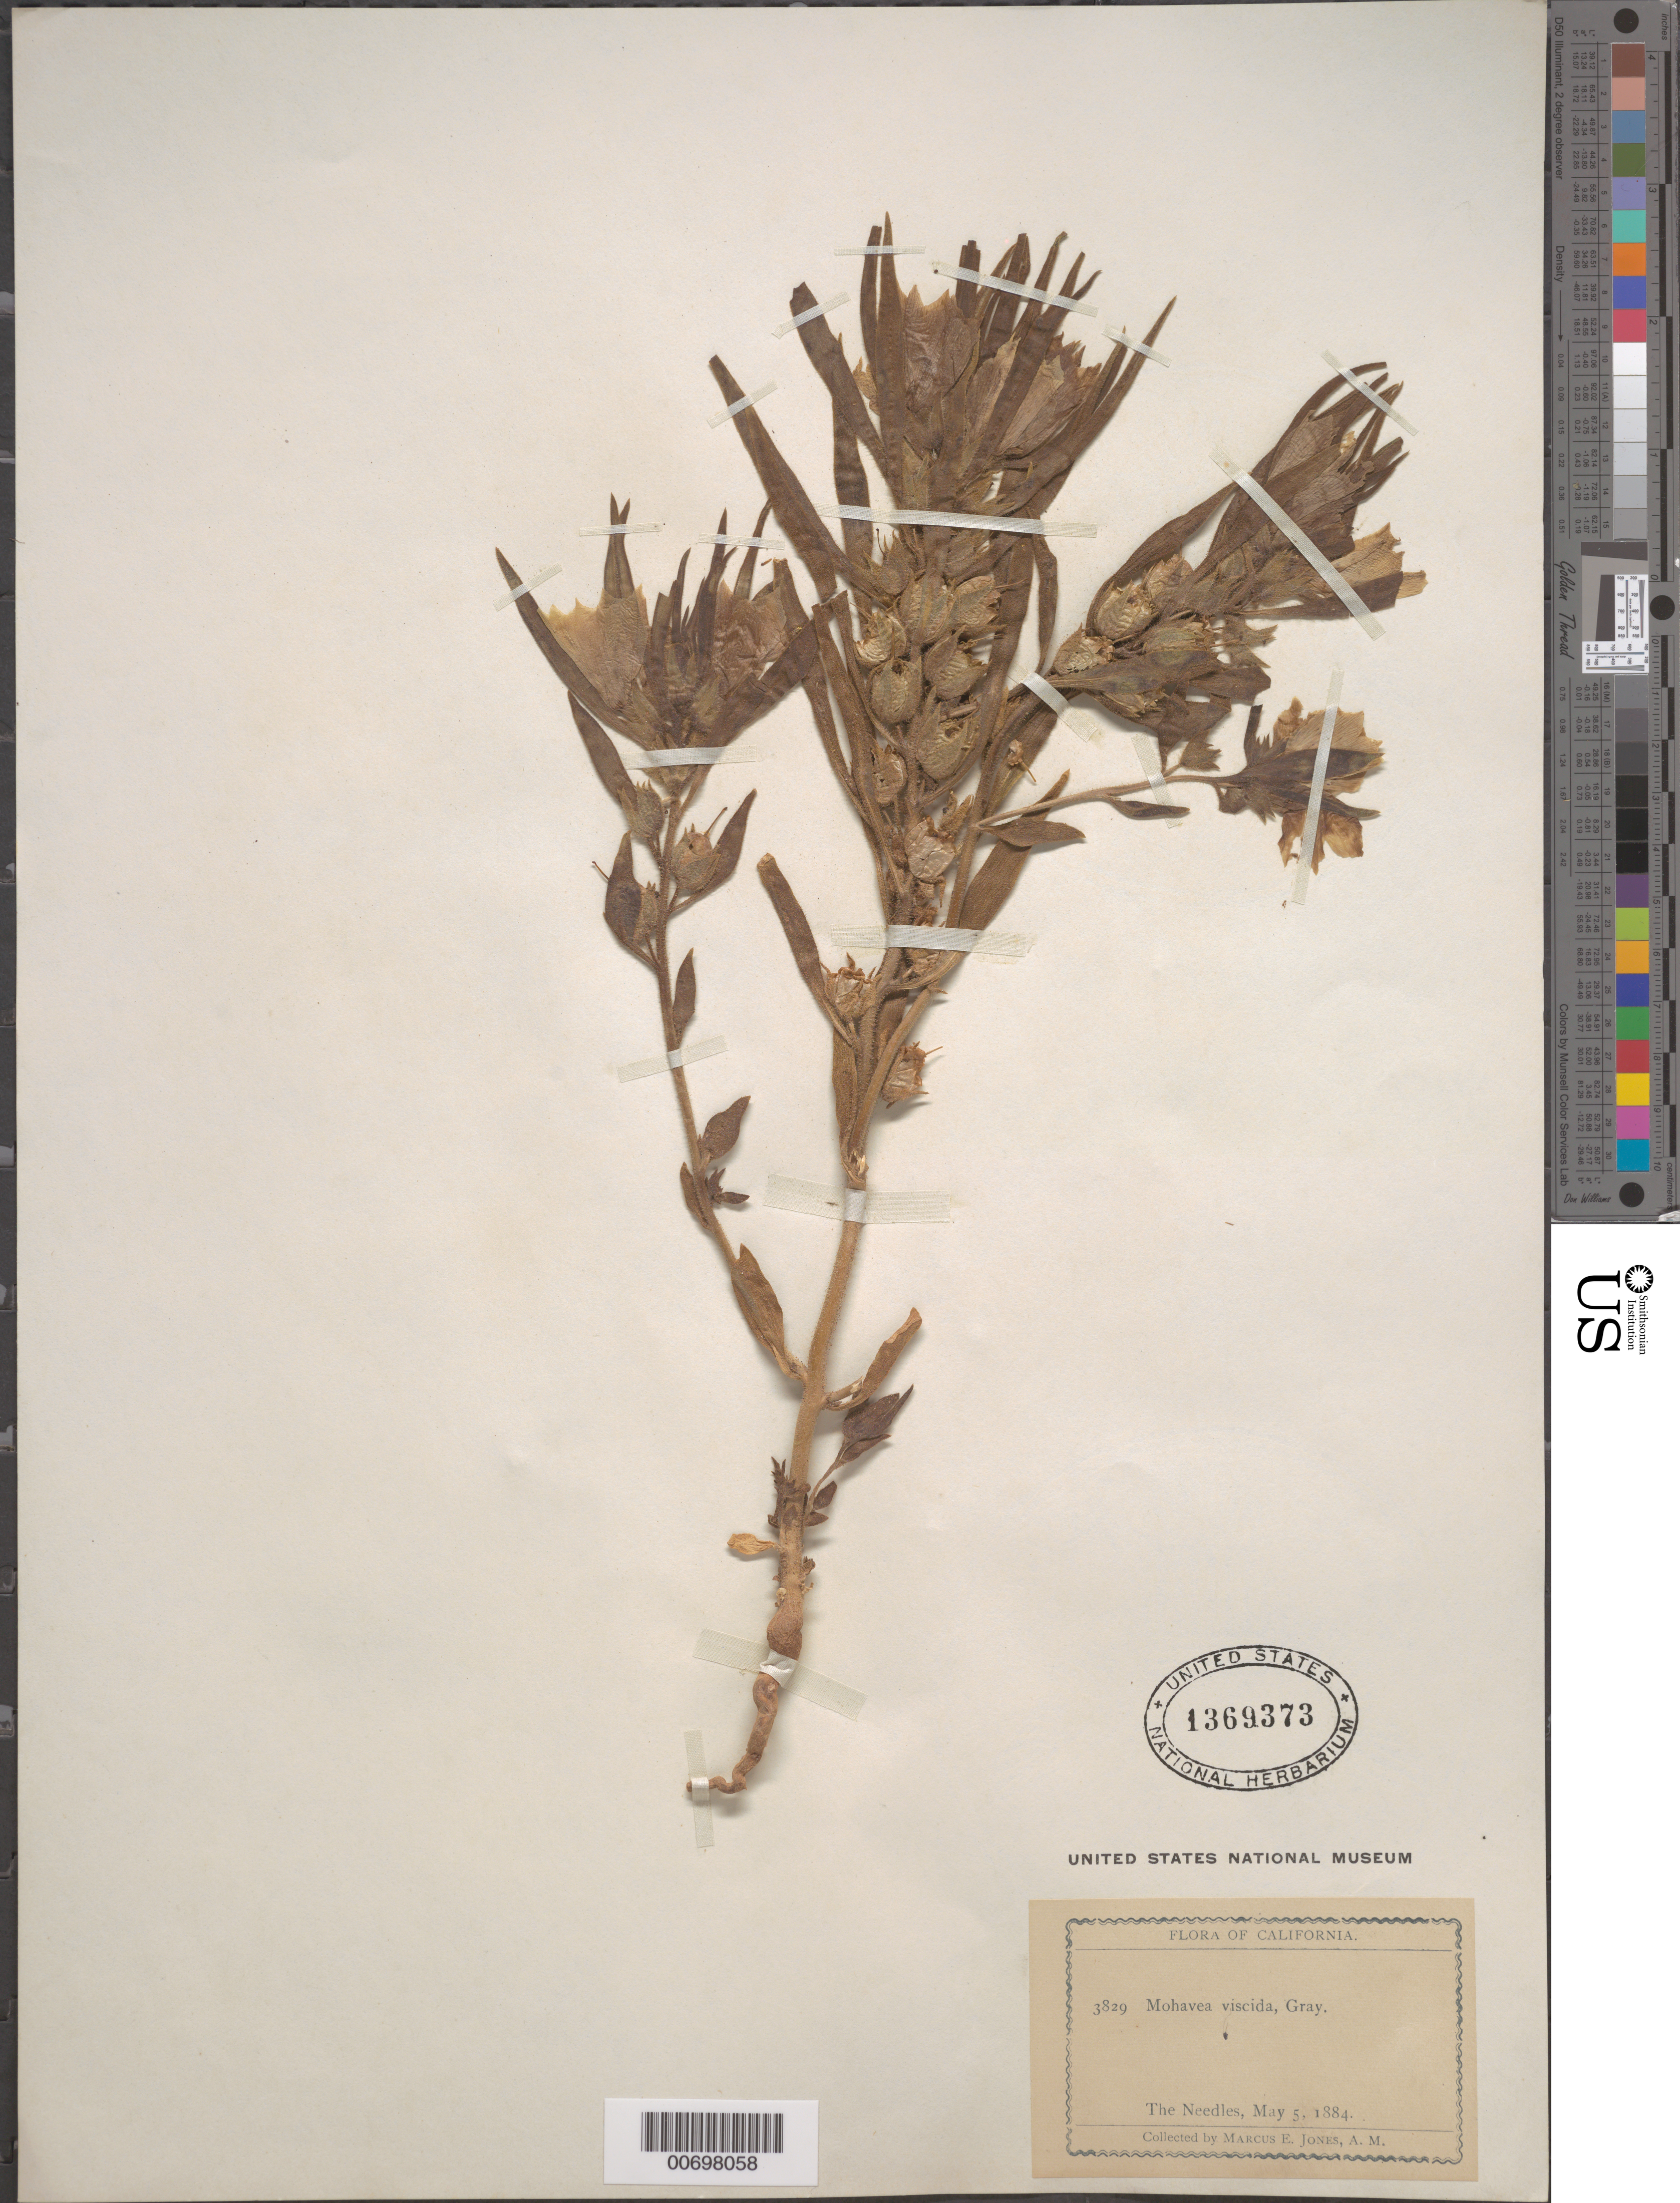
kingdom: Plantae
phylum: Tracheophyta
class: Magnoliopsida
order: Lamiales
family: Plantaginaceae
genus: Mohavea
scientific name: Mohavea confertiflora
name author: (A. DC.) A. Heller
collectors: M. E. Jones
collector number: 3829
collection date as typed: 05 May 1884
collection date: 1884-05-05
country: United States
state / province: California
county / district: San Bernardino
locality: The Needles.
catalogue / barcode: US 1369373